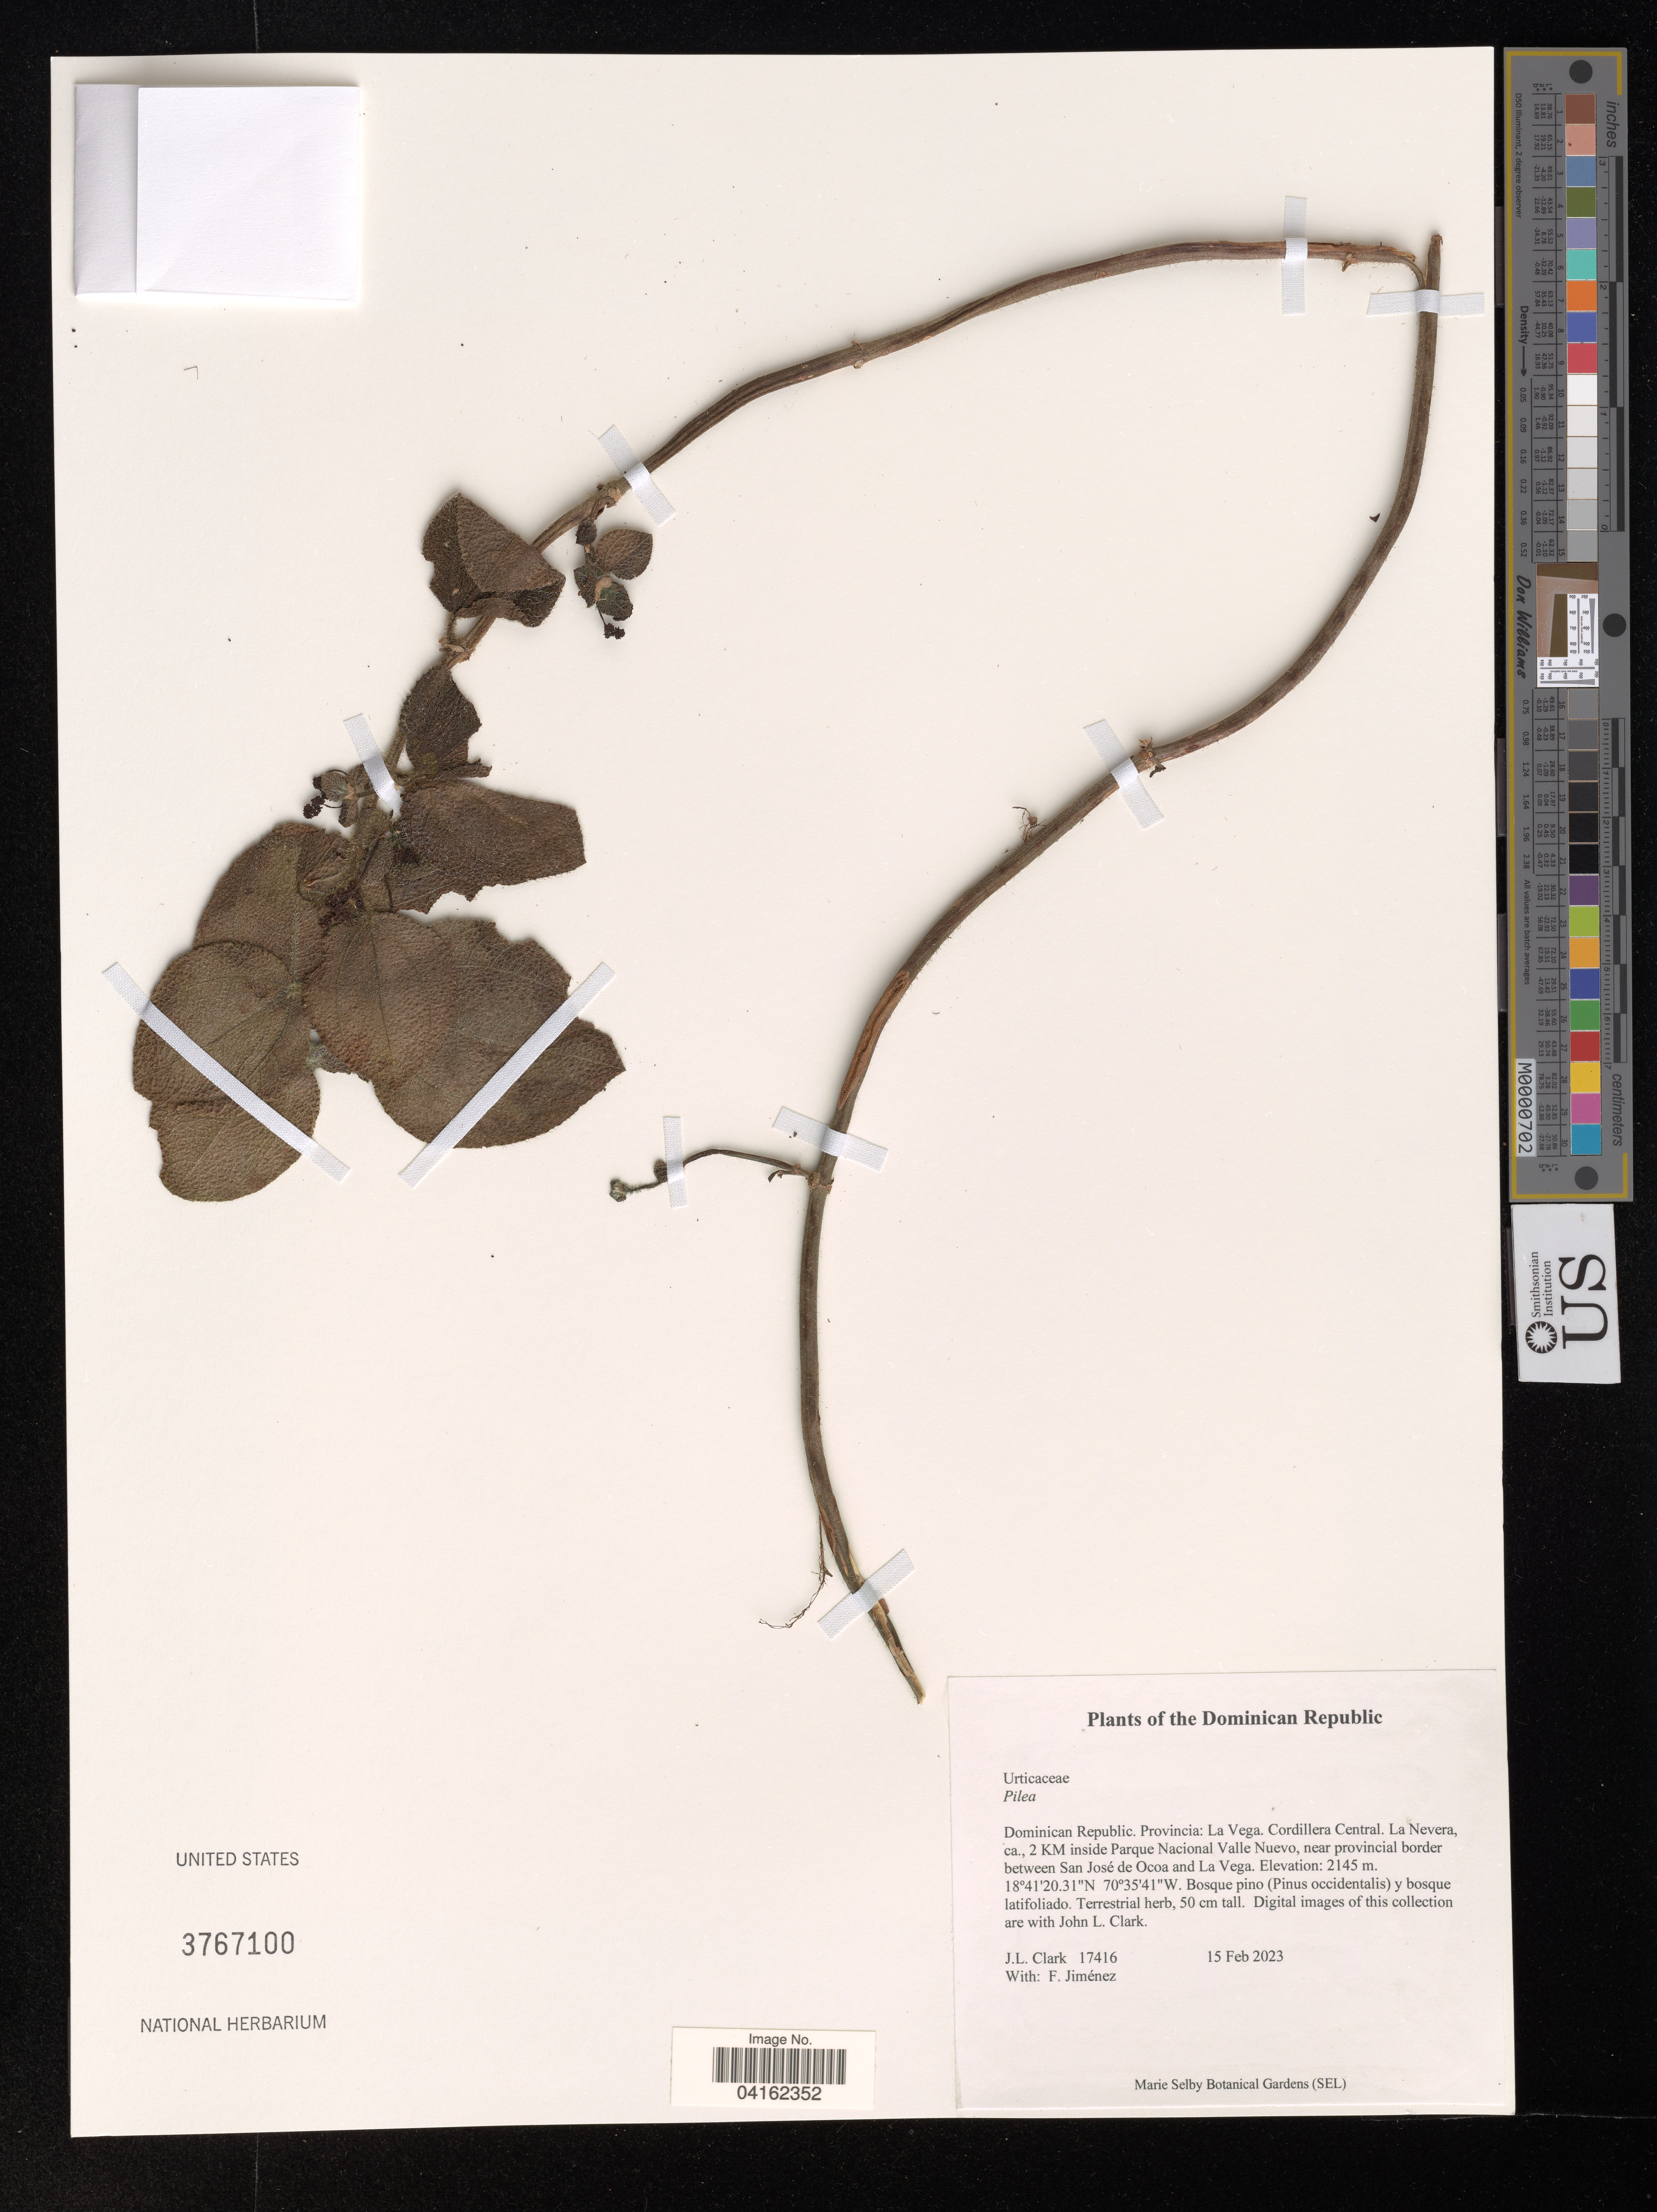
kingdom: Plantae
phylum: Tracheophyta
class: Magnoliopsida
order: Rosales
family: Urticaceae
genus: Pilea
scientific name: Pilea sp.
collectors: J. L. Clark & F. Jiménez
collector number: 17416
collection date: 2023-02-15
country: Dominican Republic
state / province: La Vega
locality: Cordillera Central. La Nevera, ca., 2 KM inside Parque Nacional Valle Nuevo, near provincial border between San José de Ocoa and La Vega.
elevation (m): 2145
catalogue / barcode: US 3767100